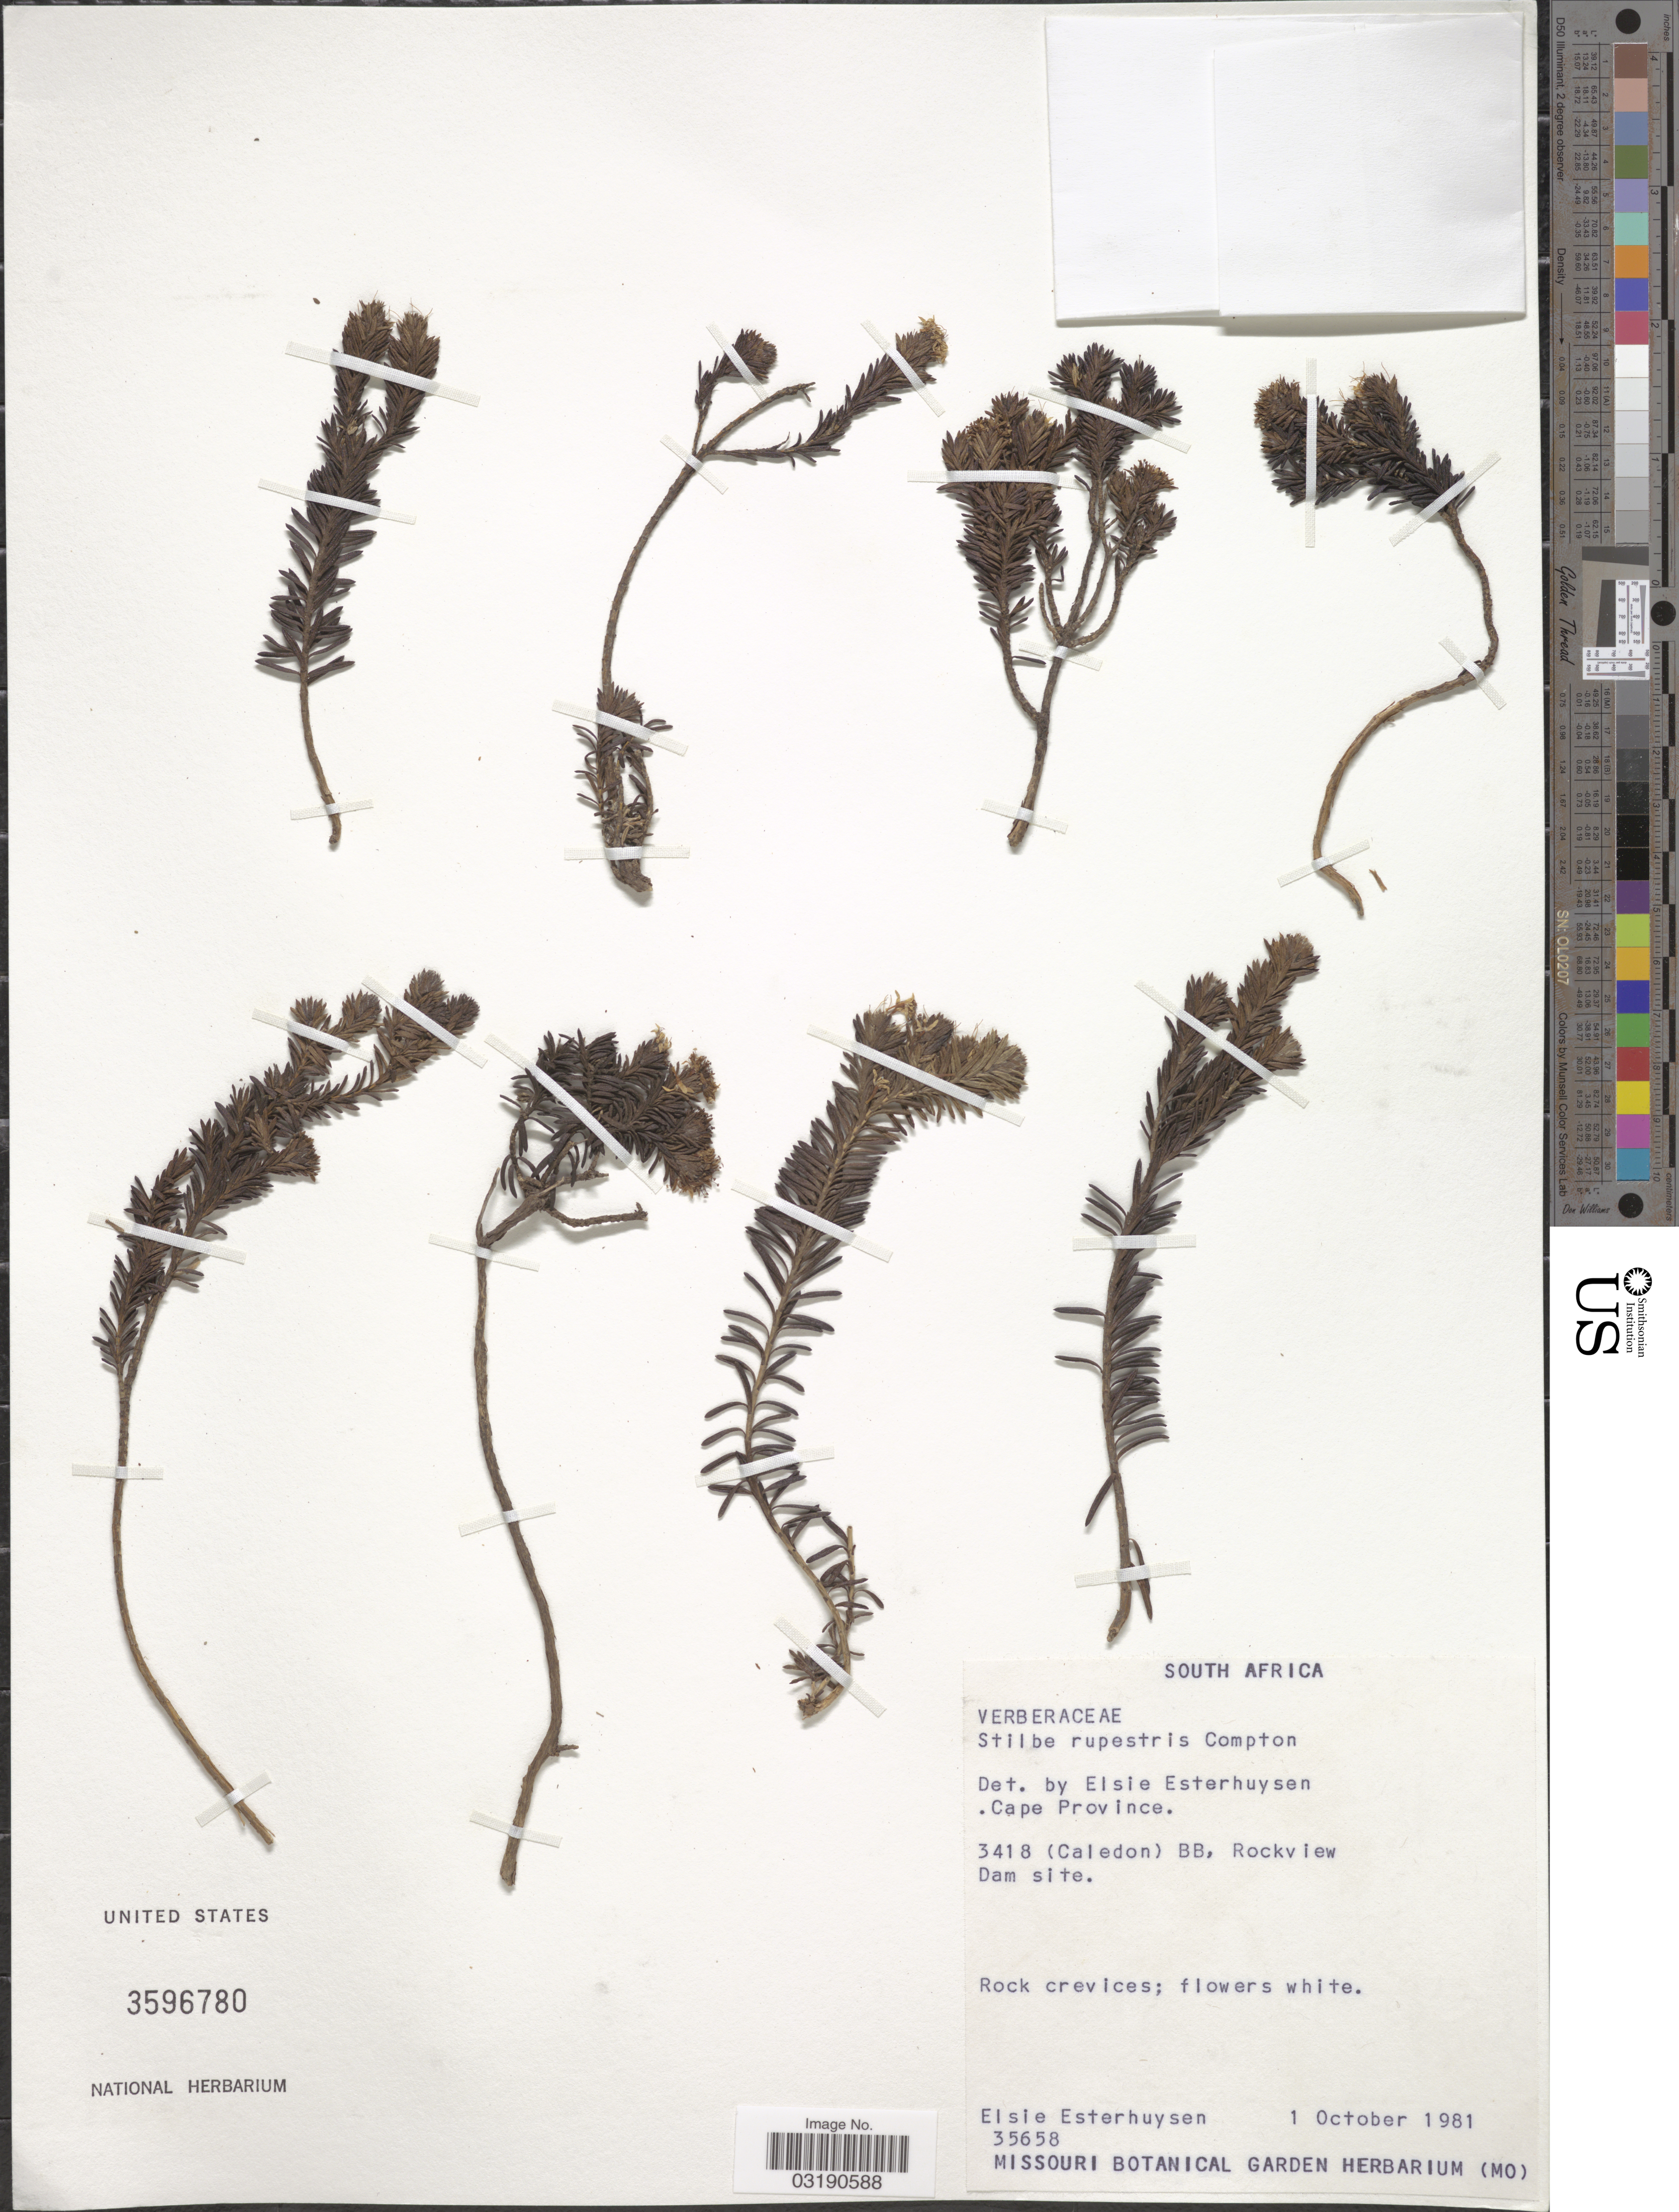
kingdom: Plantae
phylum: Tracheophyta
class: Magnoliopsida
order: Lamiales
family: Stilbaceae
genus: Stilbe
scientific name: Stilbe rupestris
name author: Compton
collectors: E. E. Esterhuysen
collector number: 35658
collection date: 1981-10-01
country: South Africa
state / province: Western Cape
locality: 3418 (Caledon) BB, Rockview.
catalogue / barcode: US 3596780